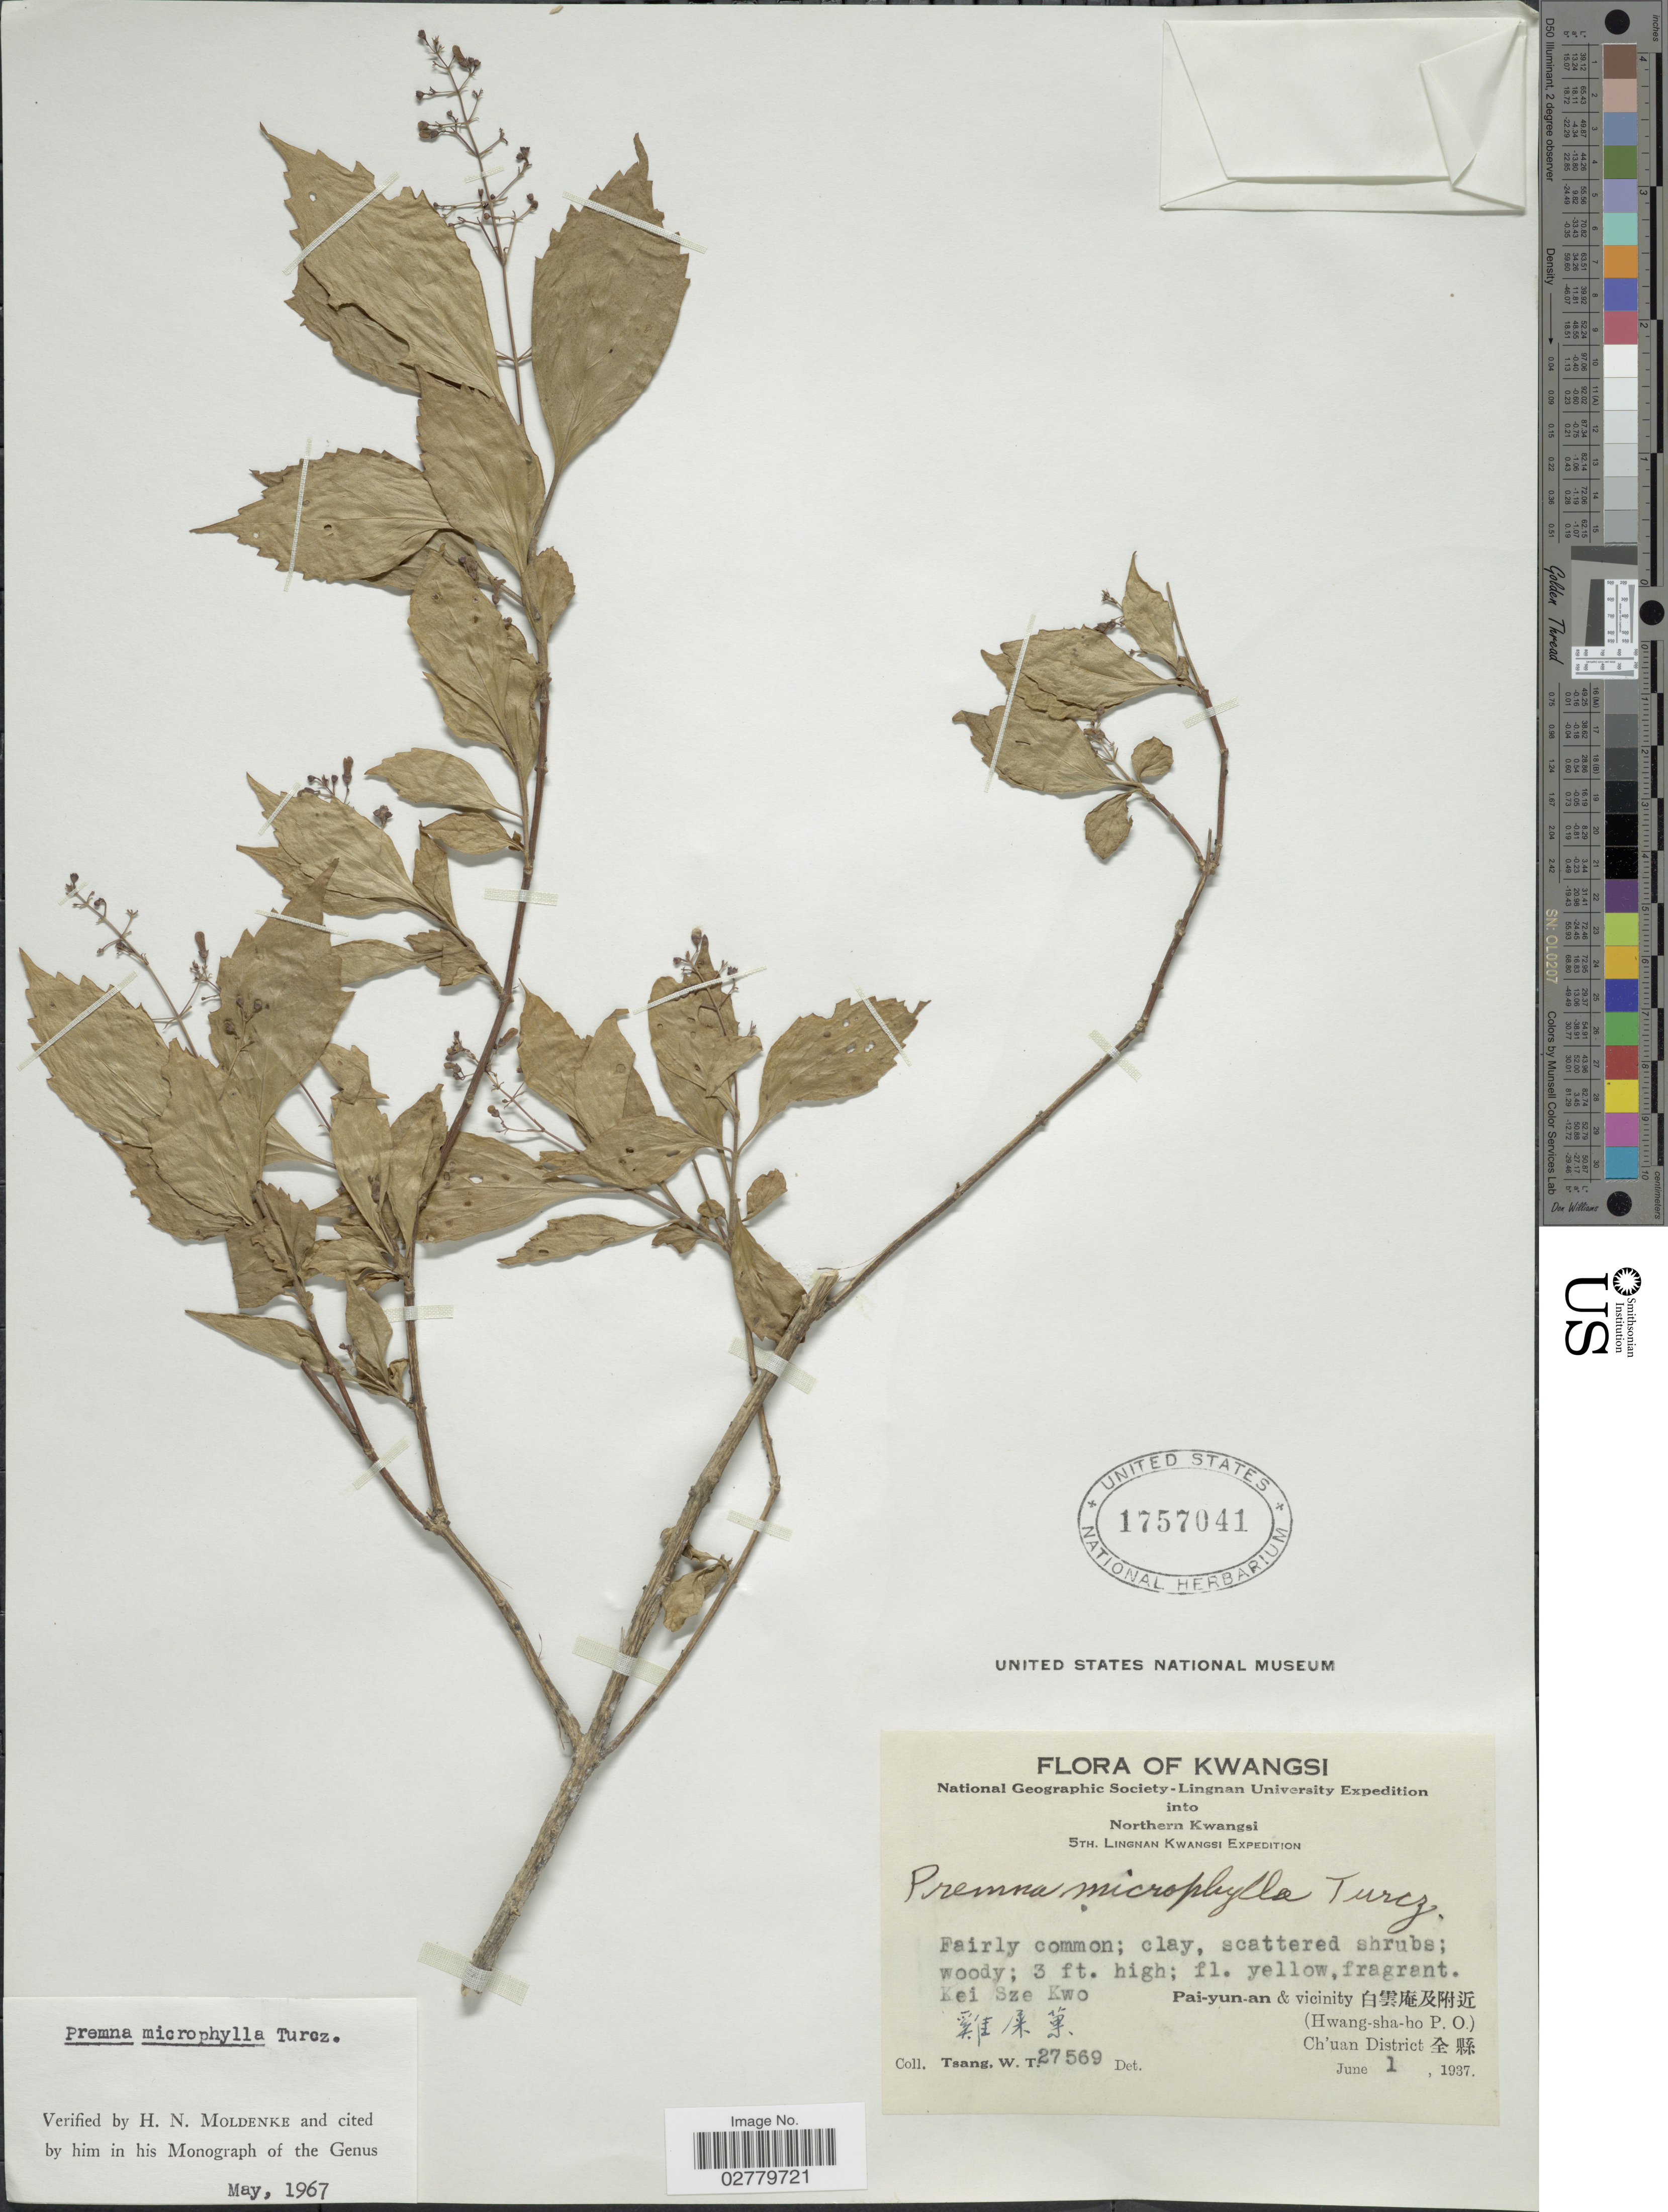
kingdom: Plantae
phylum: Tracheophyta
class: Magnoliopsida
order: Lamiales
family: Lamiaceae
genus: Premna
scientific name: Premna microphylla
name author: Turcz.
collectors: W. T. Tsang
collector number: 27569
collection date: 1937-06-01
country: China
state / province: Guangxi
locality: Northern Kwangsi. Pai-yun-an & vicinity (Hwang-sha-ho P.O.) Ch' uan District.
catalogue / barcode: US 1757041